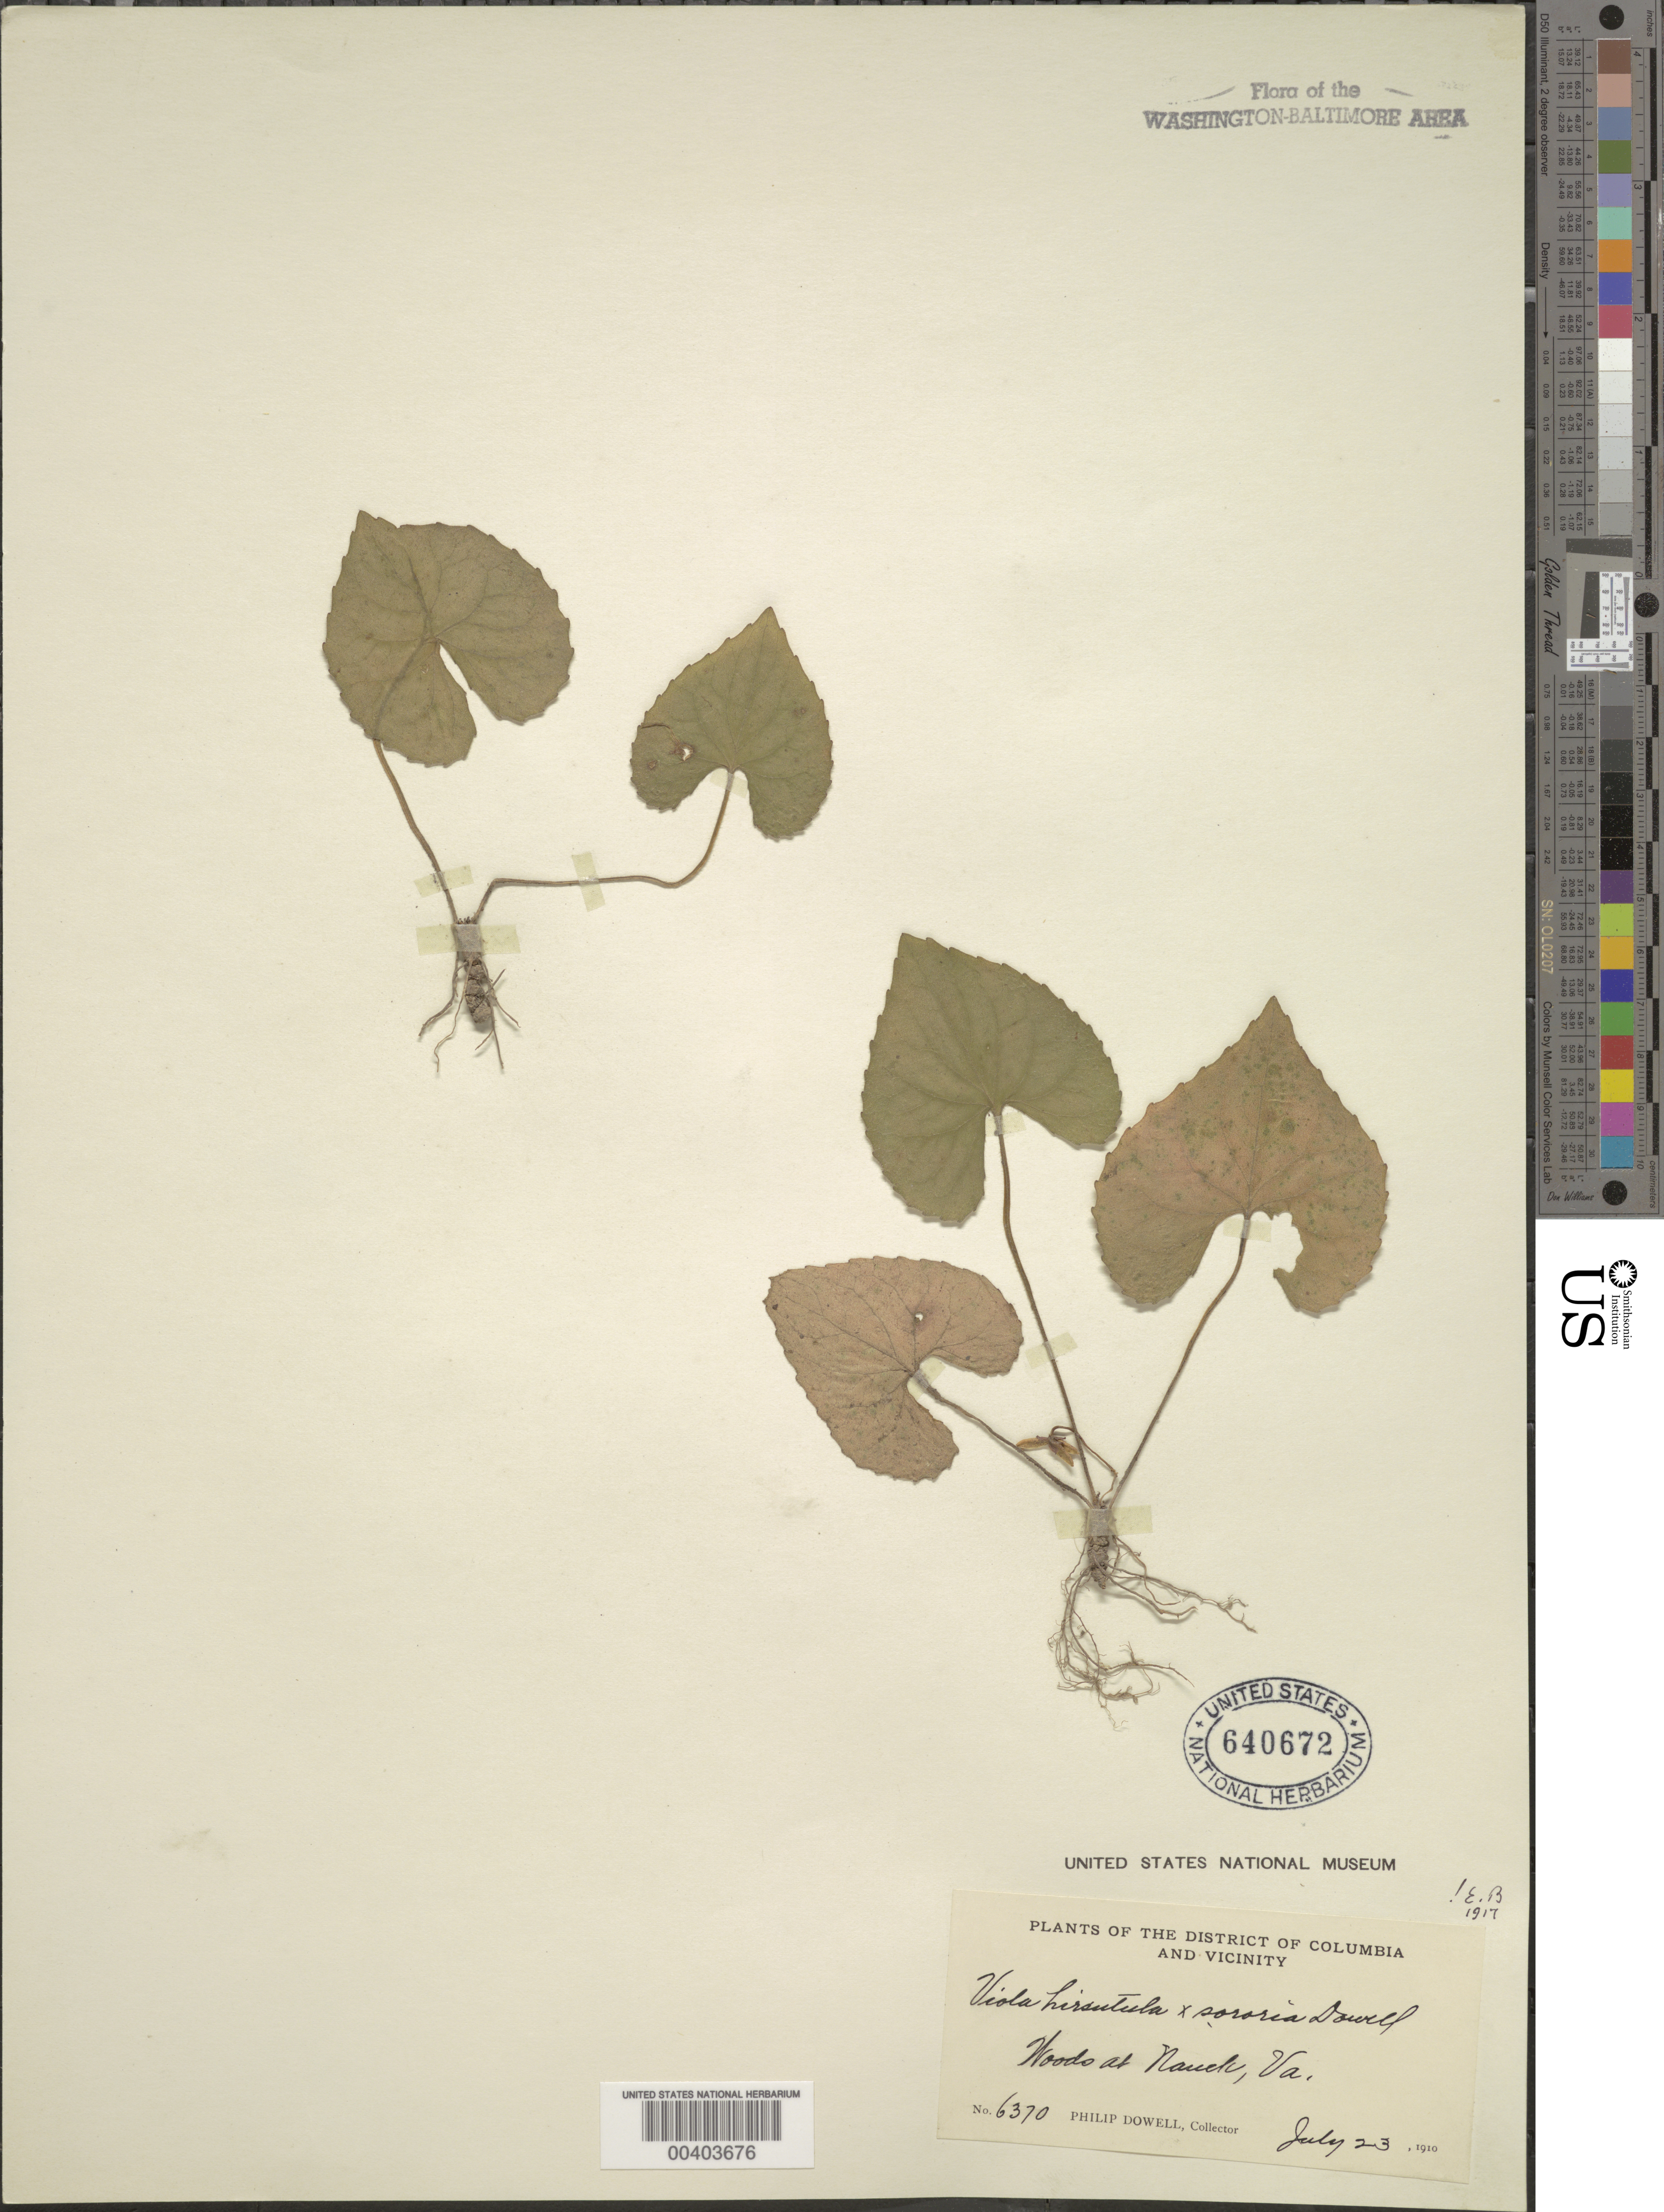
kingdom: Plantae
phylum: Tracheophyta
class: Magnoliopsida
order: Malpighiales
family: Violaceae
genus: Viola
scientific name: Viola hirsutula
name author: Brainerd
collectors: P. Dowell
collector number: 6370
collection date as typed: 23 Jul 1910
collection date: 1910-07-23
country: United States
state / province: Virginia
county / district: Arlington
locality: Nauck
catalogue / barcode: US 640672